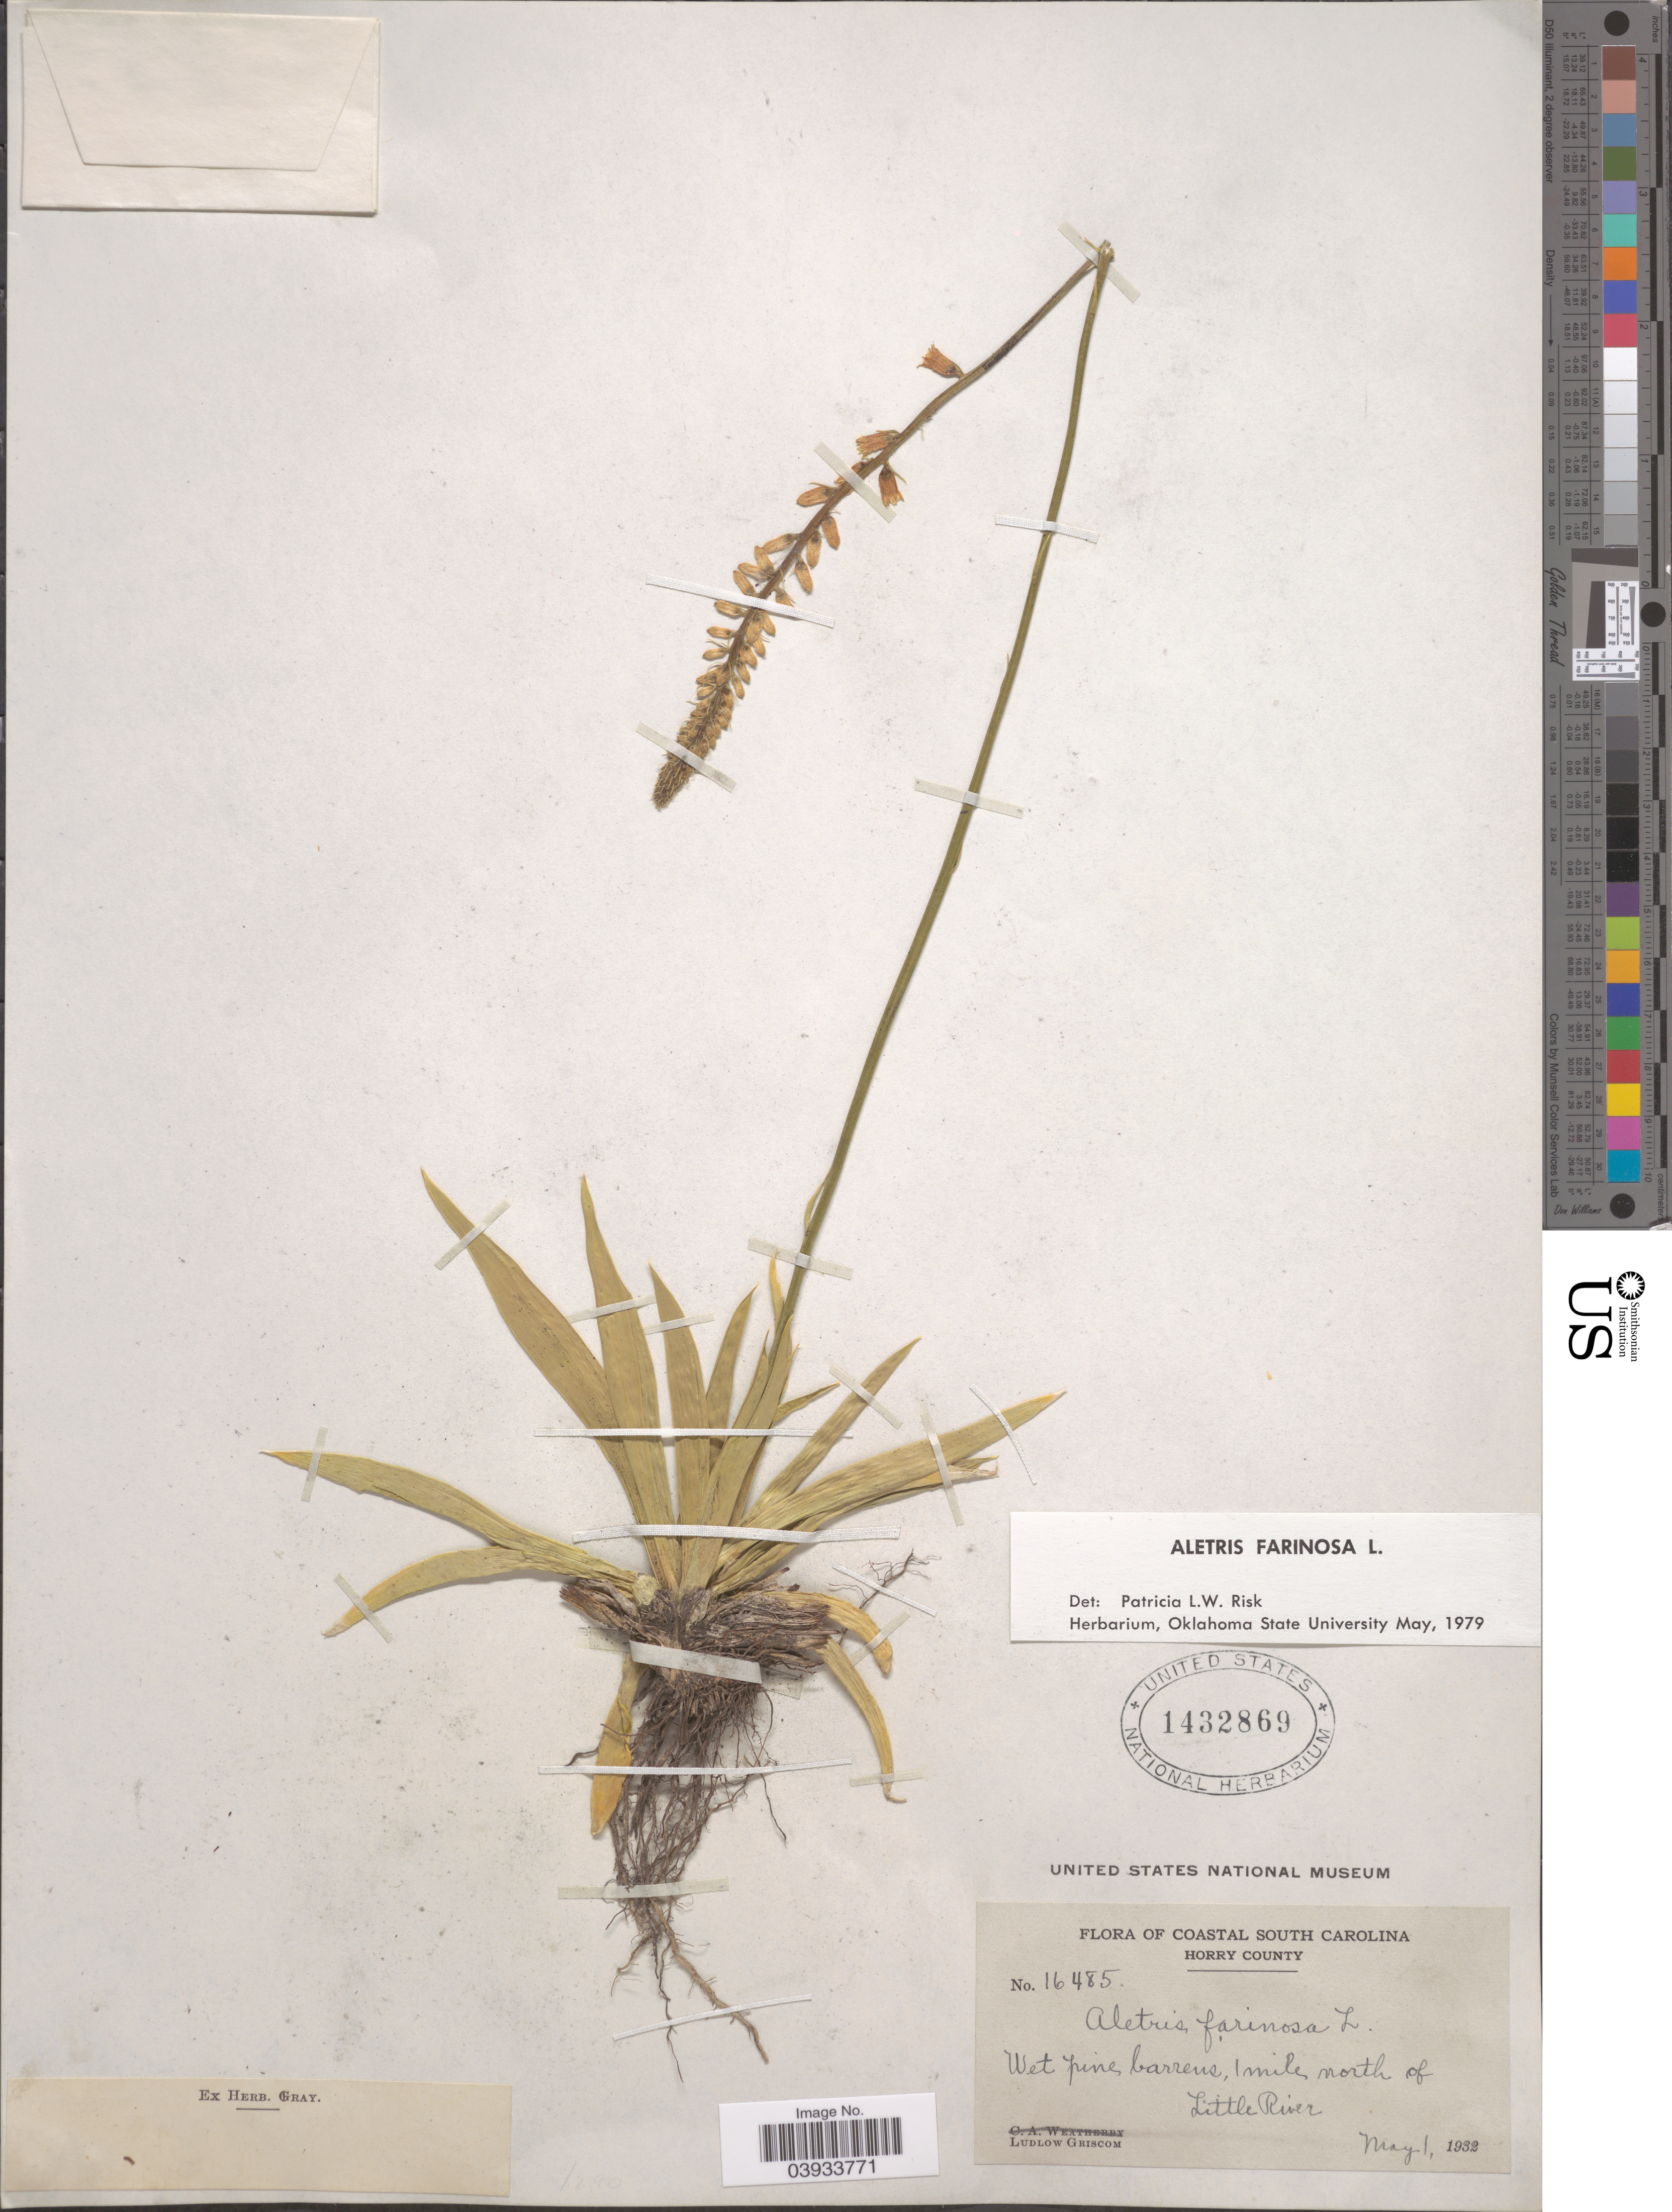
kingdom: Plantae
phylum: Tracheophyta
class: Liliopsida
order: Dioscoreales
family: Nartheciaceae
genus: Aletris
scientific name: Aletris farinosa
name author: L.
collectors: L. Griscom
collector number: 16485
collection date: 1932-05-01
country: United States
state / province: South Carolina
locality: Coastal South Carolina. Horry County. 1 mile north of Little River.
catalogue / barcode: US 1432869